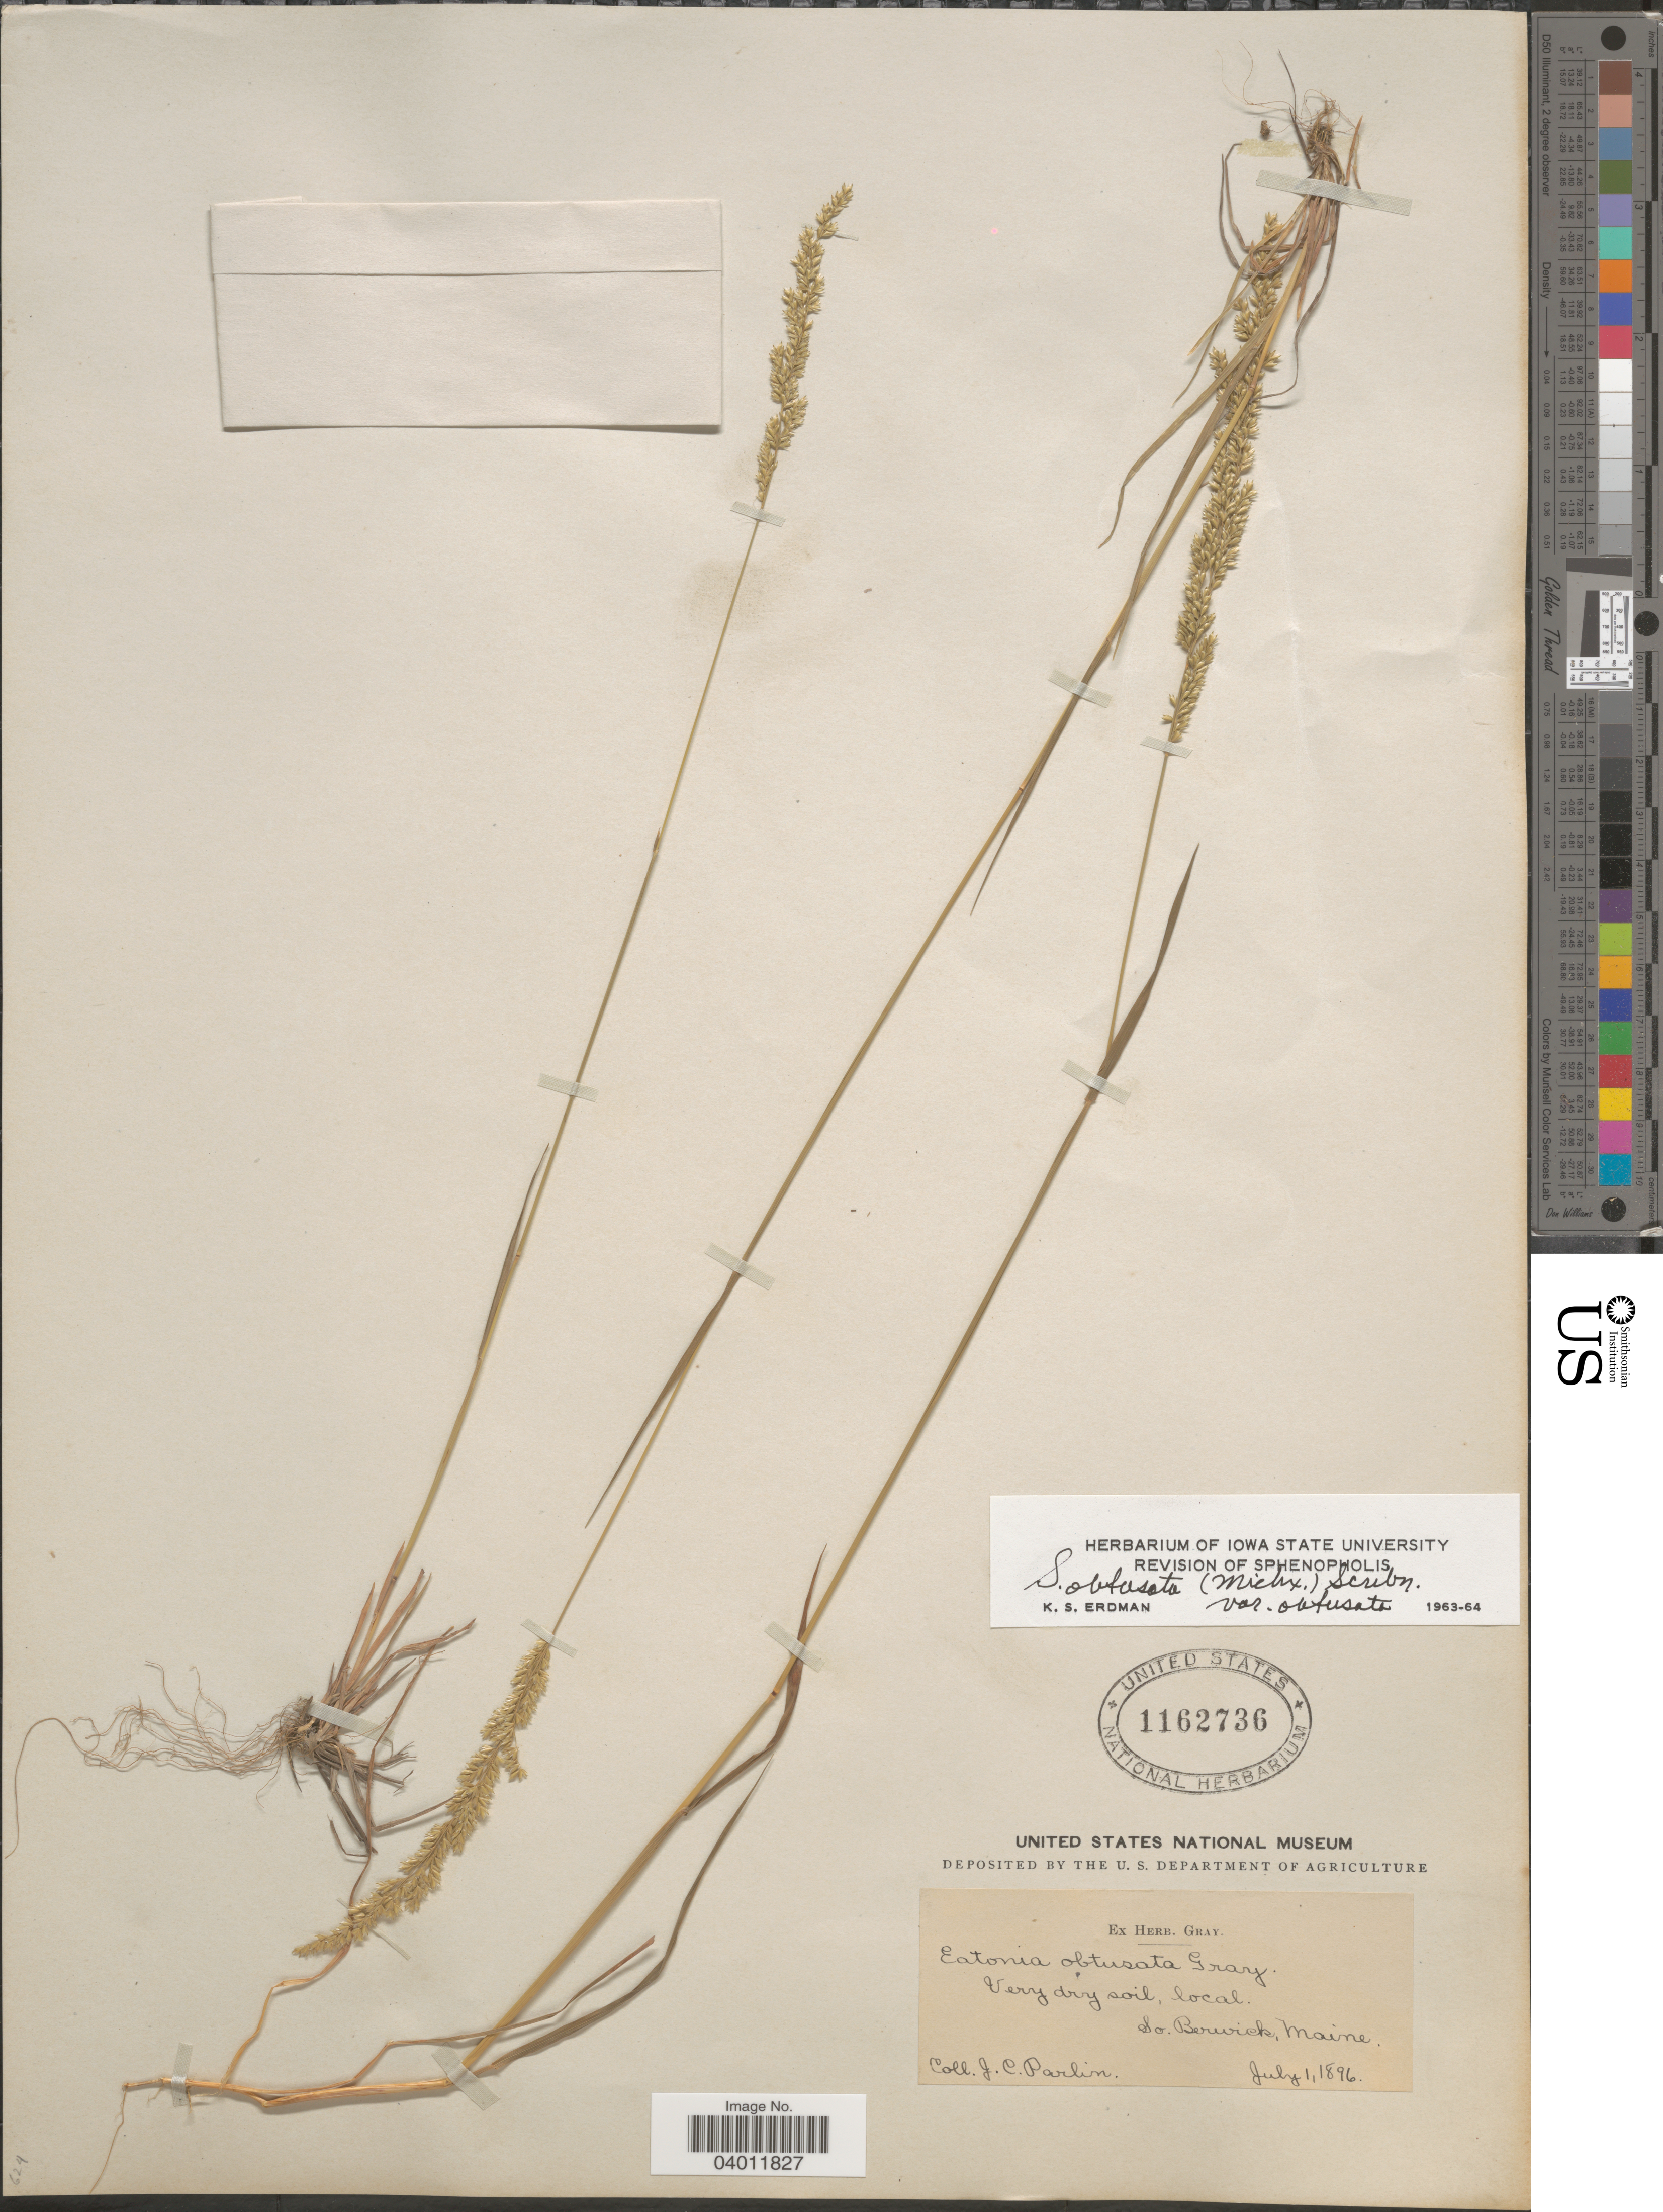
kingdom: Plantae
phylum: Tracheophyta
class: Liliopsida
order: Poales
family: Poaceae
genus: Sphenopholis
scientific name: Sphenopholis obtusata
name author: (Michx.) Scribn.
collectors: J. Parlin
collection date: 1896-07-01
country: United States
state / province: Maine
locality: So. Berwick.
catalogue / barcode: US 1162736